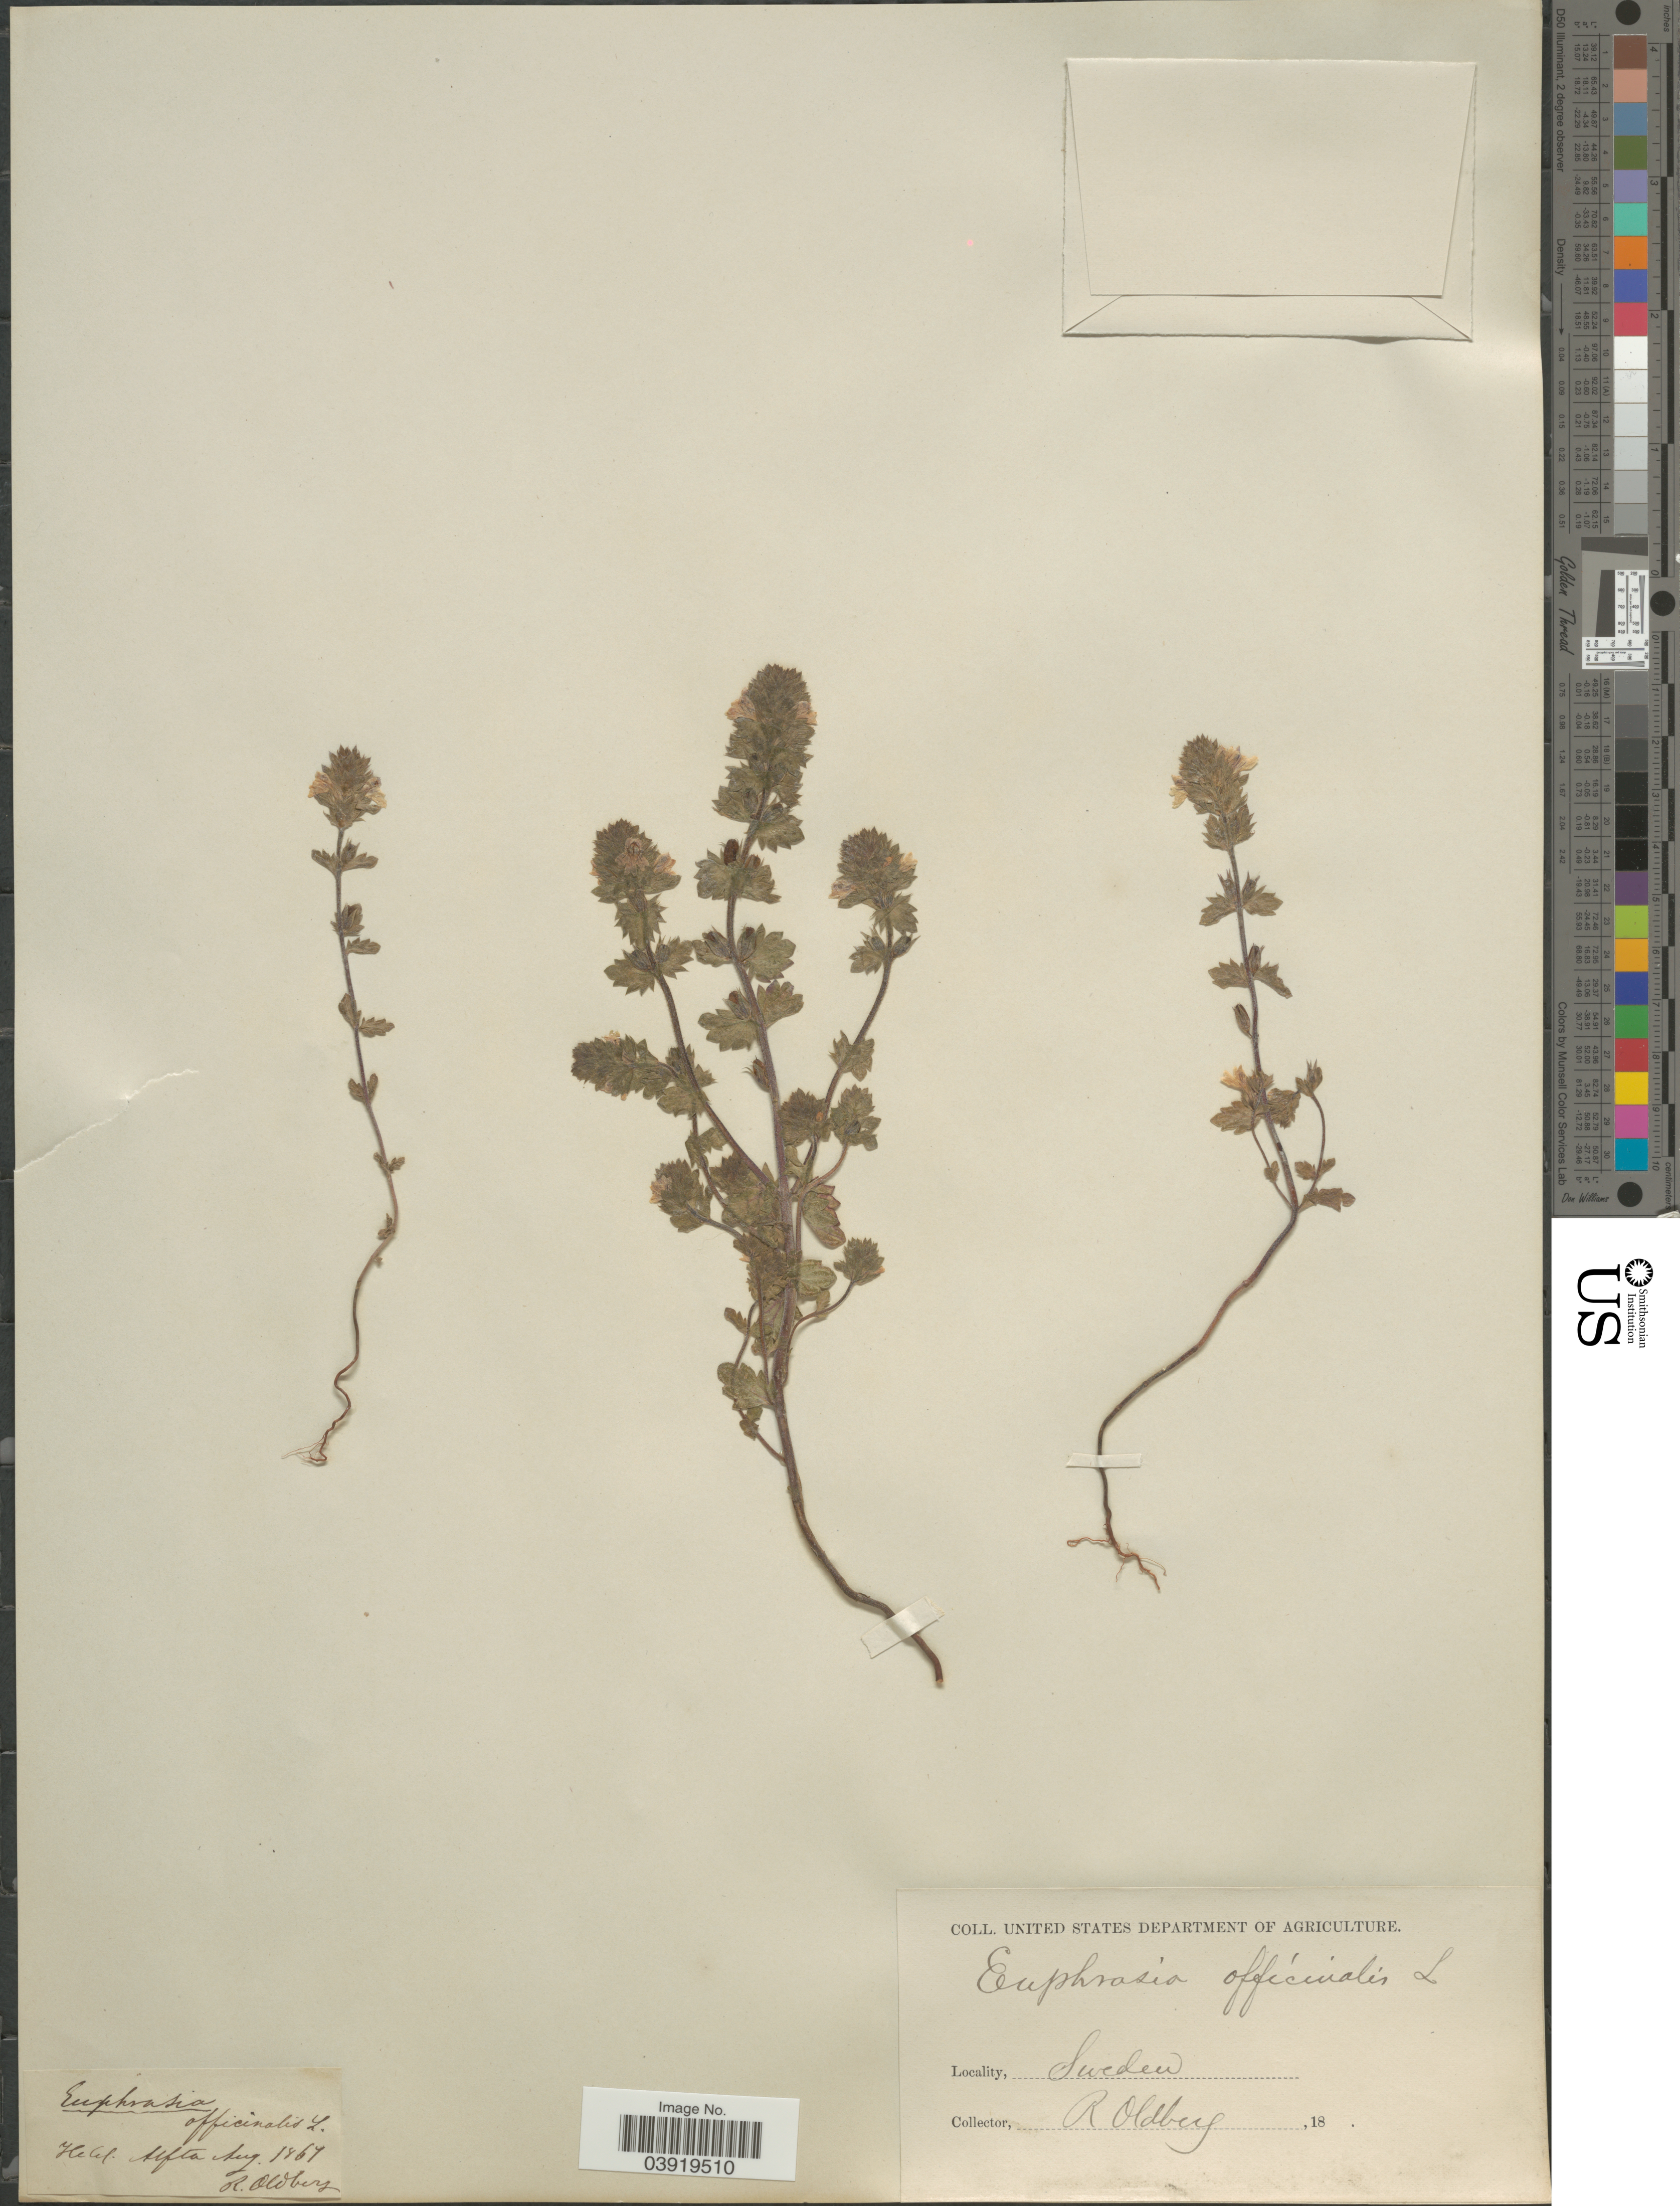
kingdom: Plantae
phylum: Tracheophyta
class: Magnoliopsida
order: Lamiales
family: Orobanchaceae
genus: Euphrasia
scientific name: Euphrasia officinalis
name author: L.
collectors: R. Oldberg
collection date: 1867-08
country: Sweden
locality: Helsl.